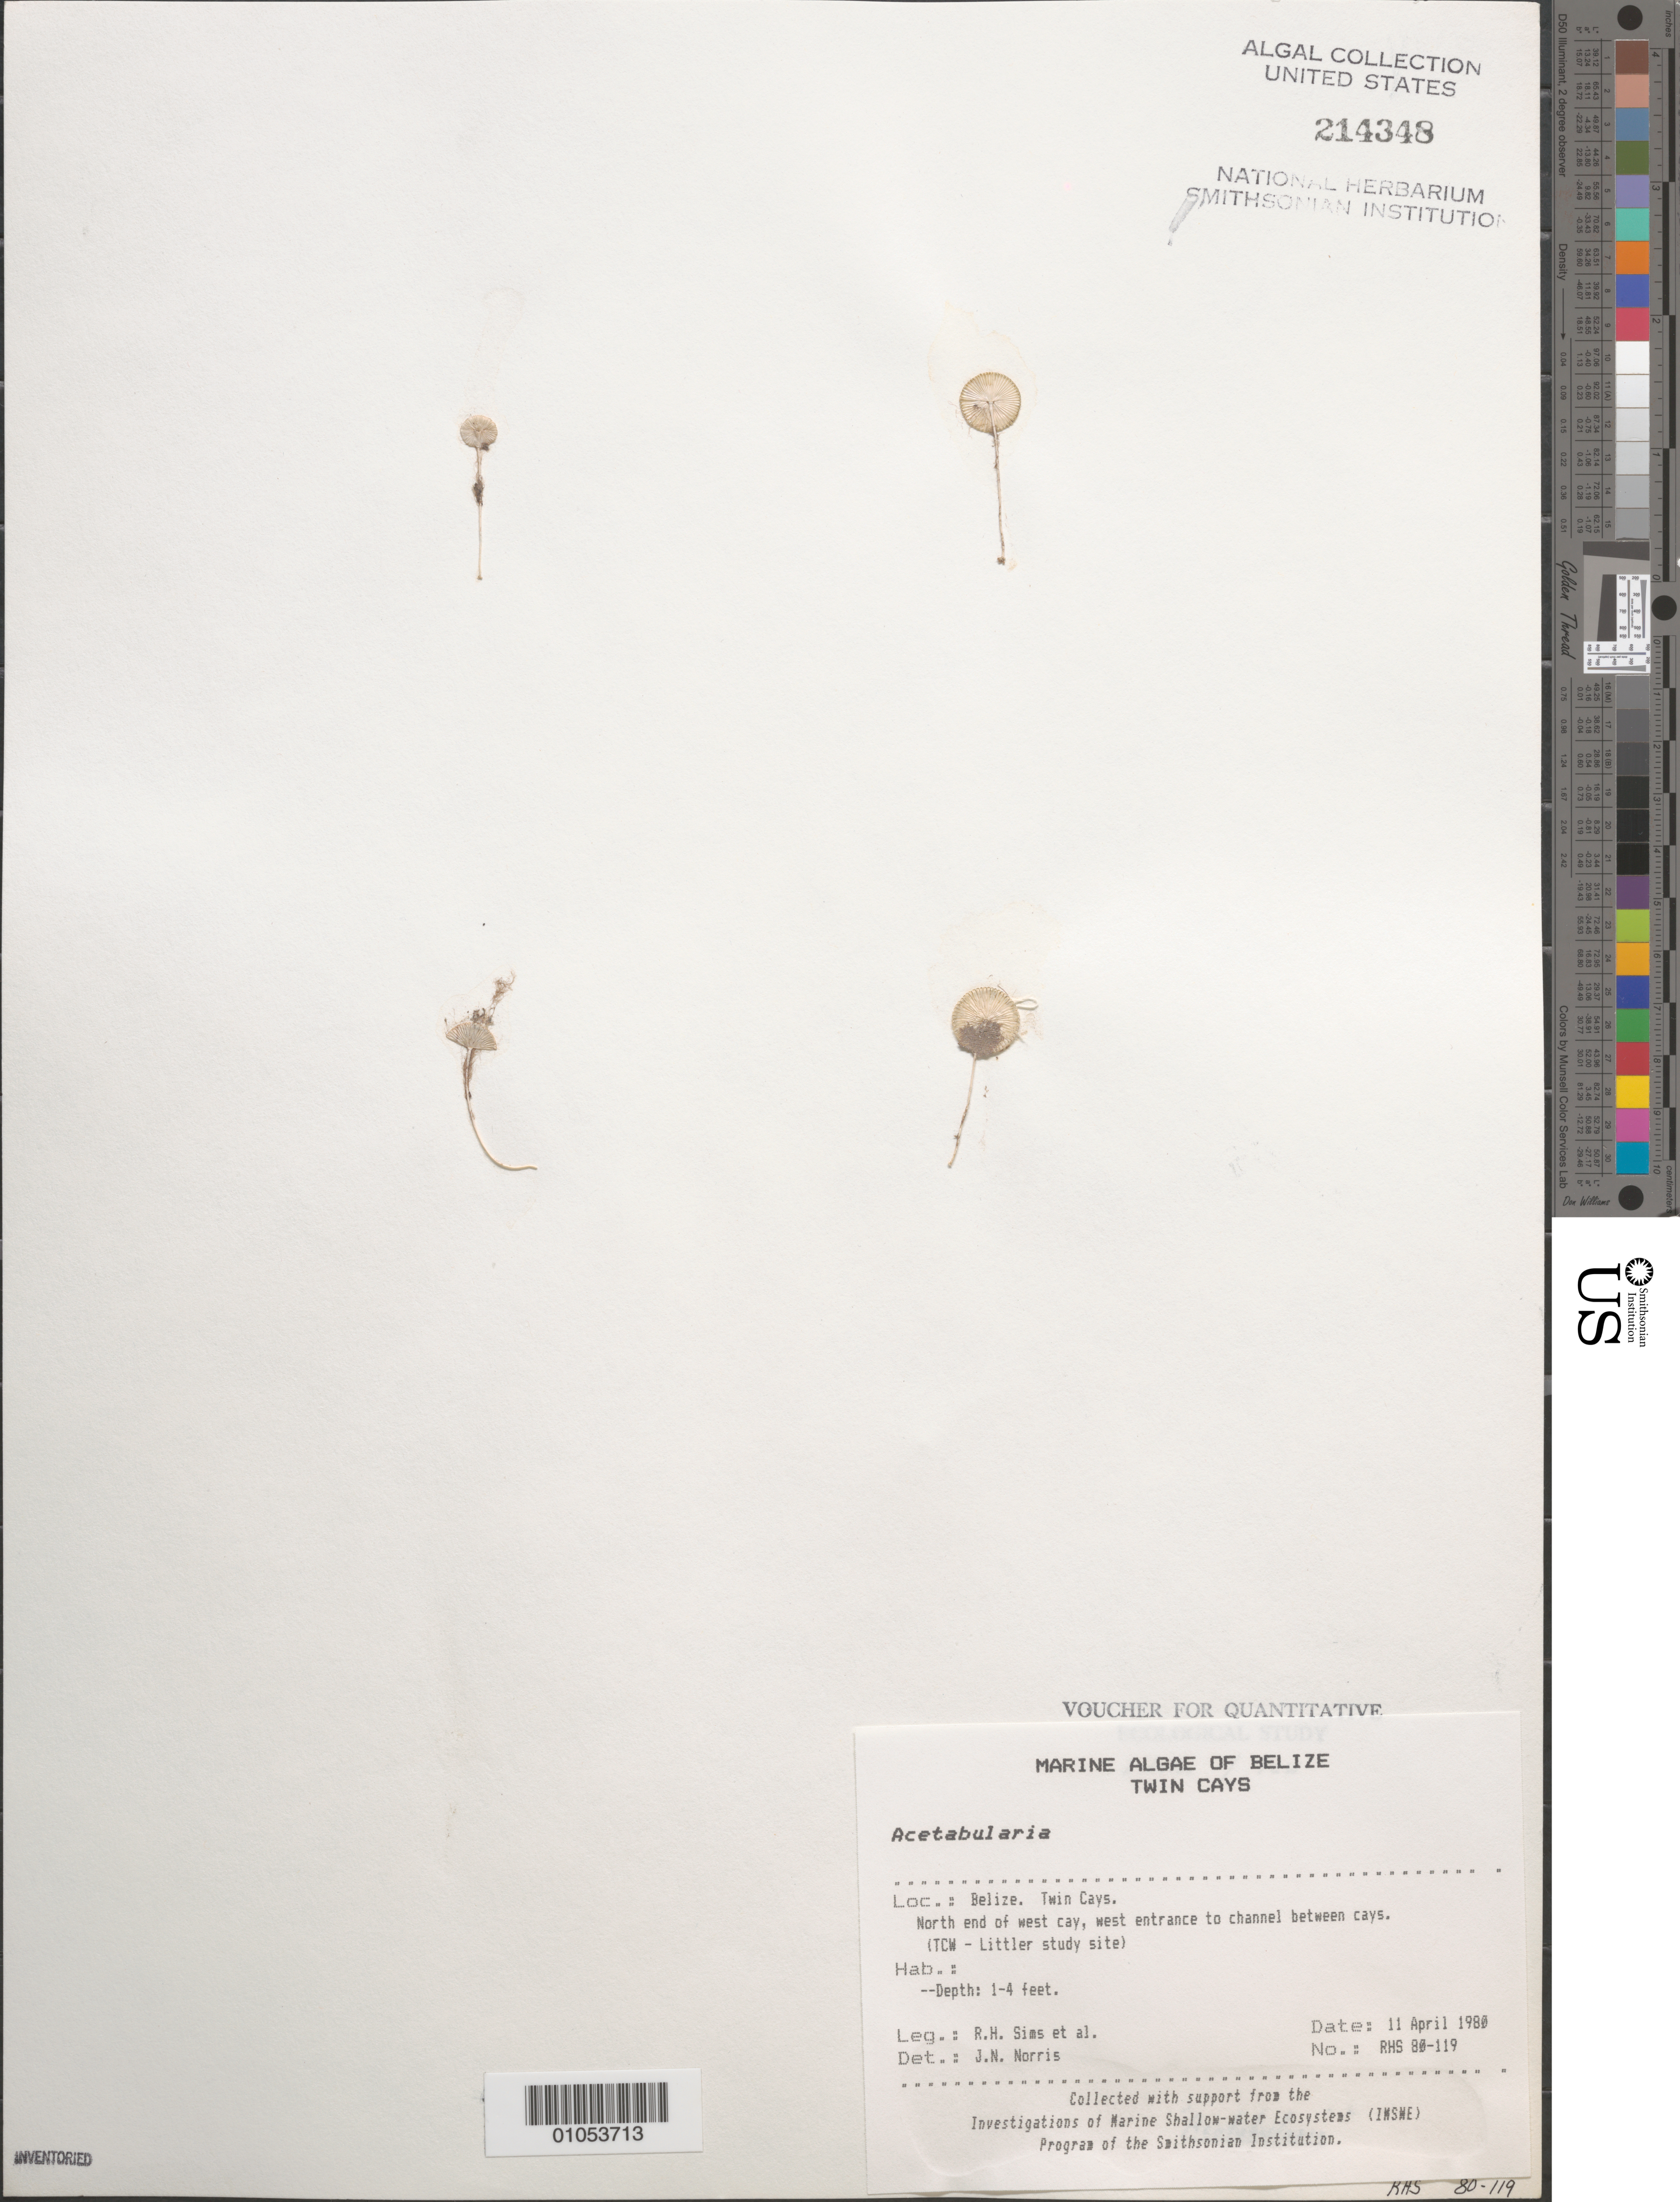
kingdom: Plantae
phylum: Chlorophyta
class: Ulvophyceae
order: Dasycladales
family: Polyphysaceae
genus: Acetabularia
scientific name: Acetabularia sp.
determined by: Norris, James N.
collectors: R. H. Sims & et al.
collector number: RHS 80-119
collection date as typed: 11 Apr 1980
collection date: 1980-04-11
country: Belize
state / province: Stann Creek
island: Twin Cays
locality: North end of west cay, west entrance to channel between Twin Cays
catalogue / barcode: US 214348